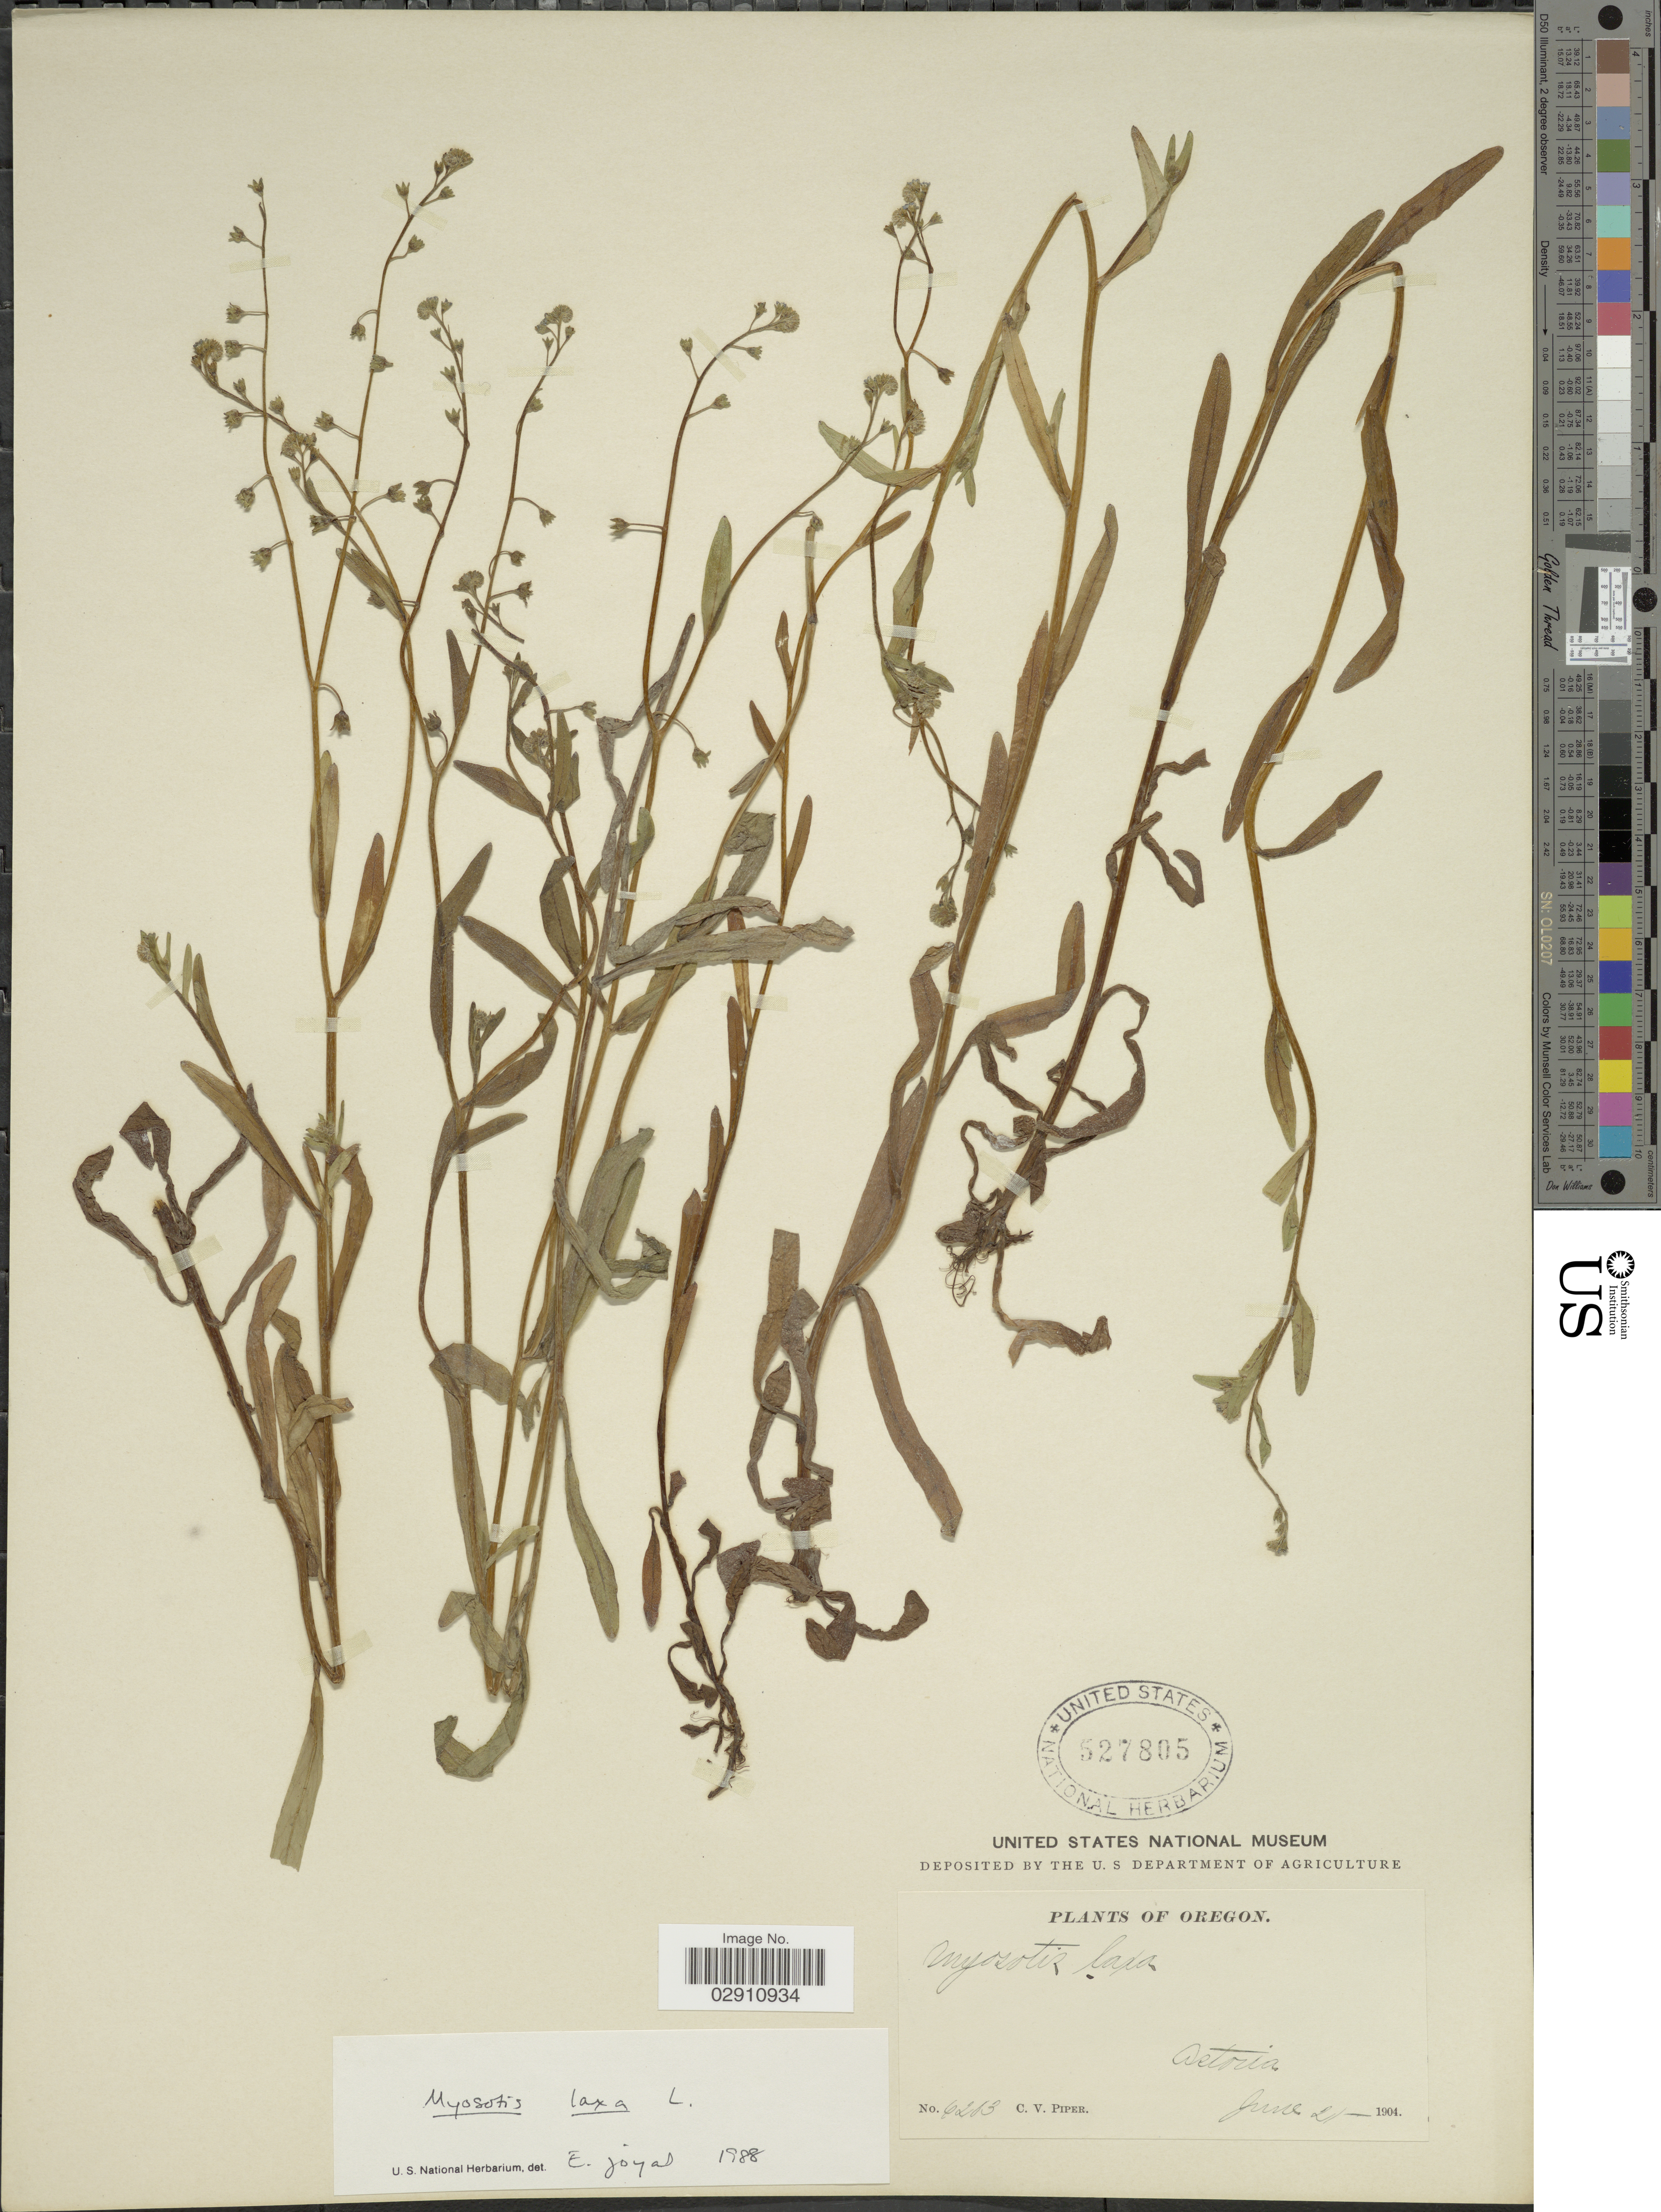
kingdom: Plantae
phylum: Tracheophyta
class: Magnoliopsida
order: Boraginales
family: Boraginaceae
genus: Myosotis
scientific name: Myosotis laxa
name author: F. Lehm.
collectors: C. V. Piper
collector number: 6203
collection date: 1904-06-21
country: United States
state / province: Oregon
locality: Astoria.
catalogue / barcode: US 527805